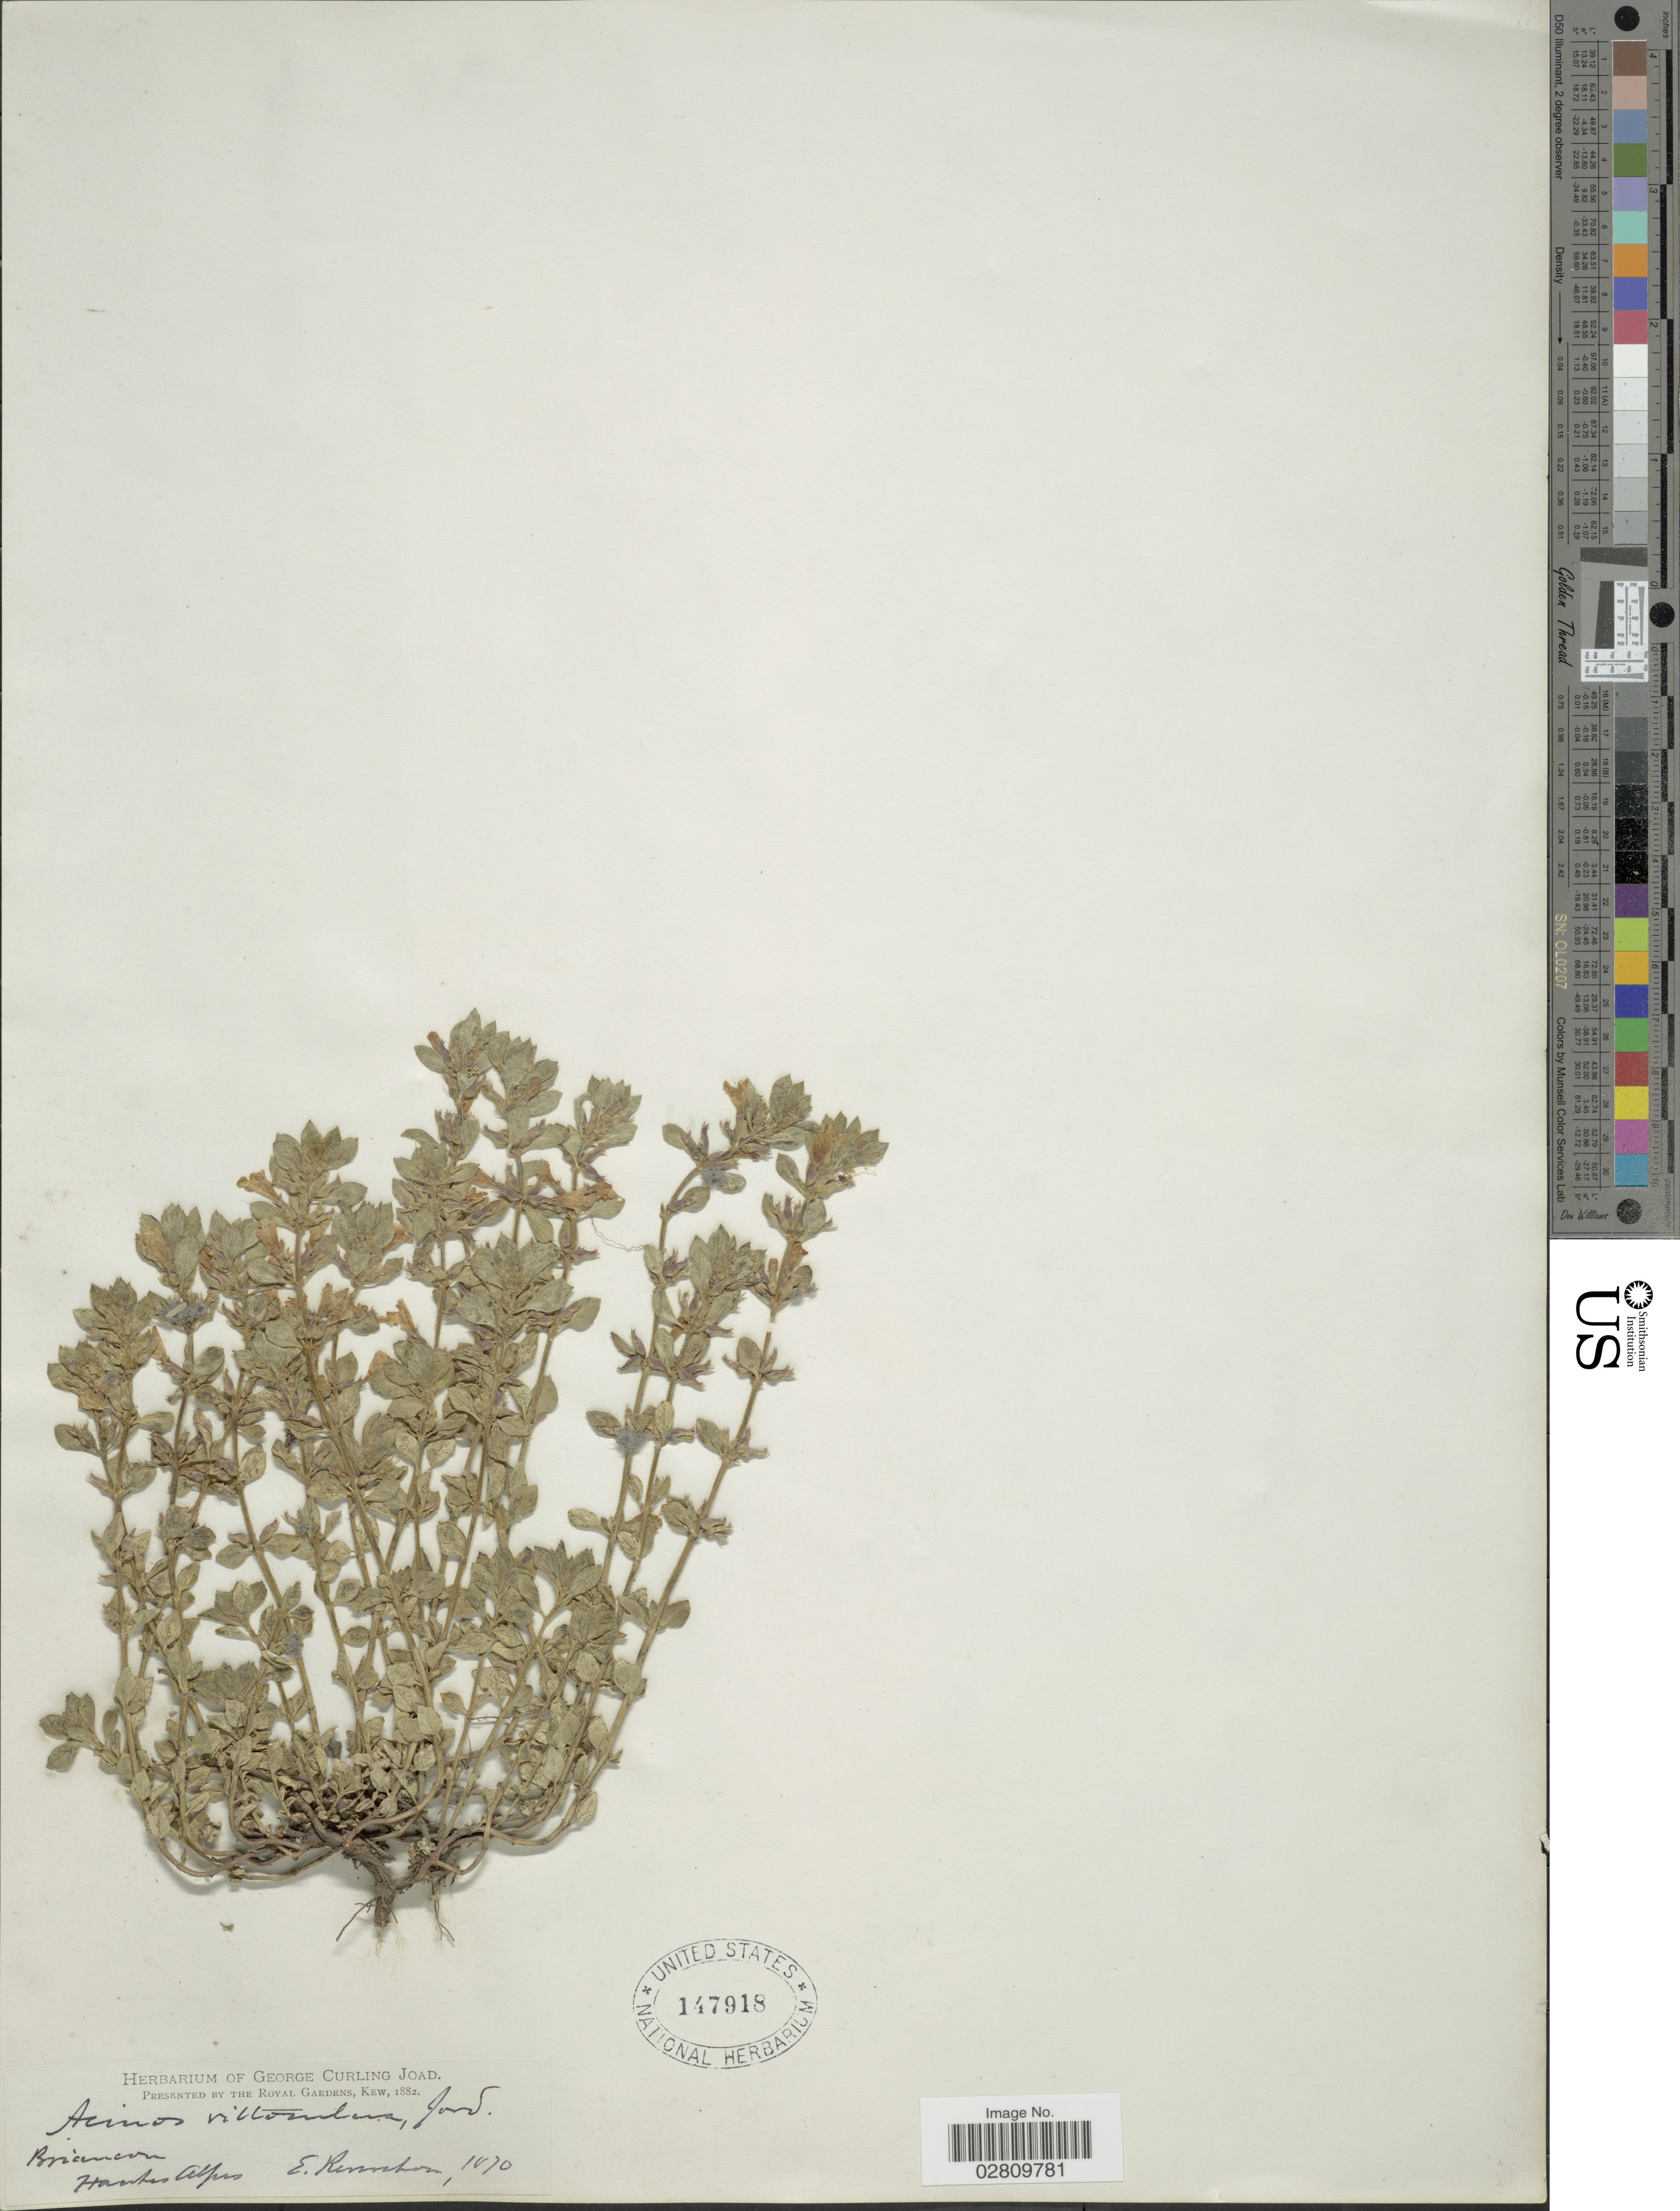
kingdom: Plantae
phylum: Tracheophyta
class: Magnoliopsida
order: Lamiales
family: Lamiaceae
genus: Acinos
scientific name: Acinos villosidens Jord. sp. nov. ined.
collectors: E. Reverchon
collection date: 1870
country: France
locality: Briancon, Hautes Alpes.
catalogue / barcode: US 147918